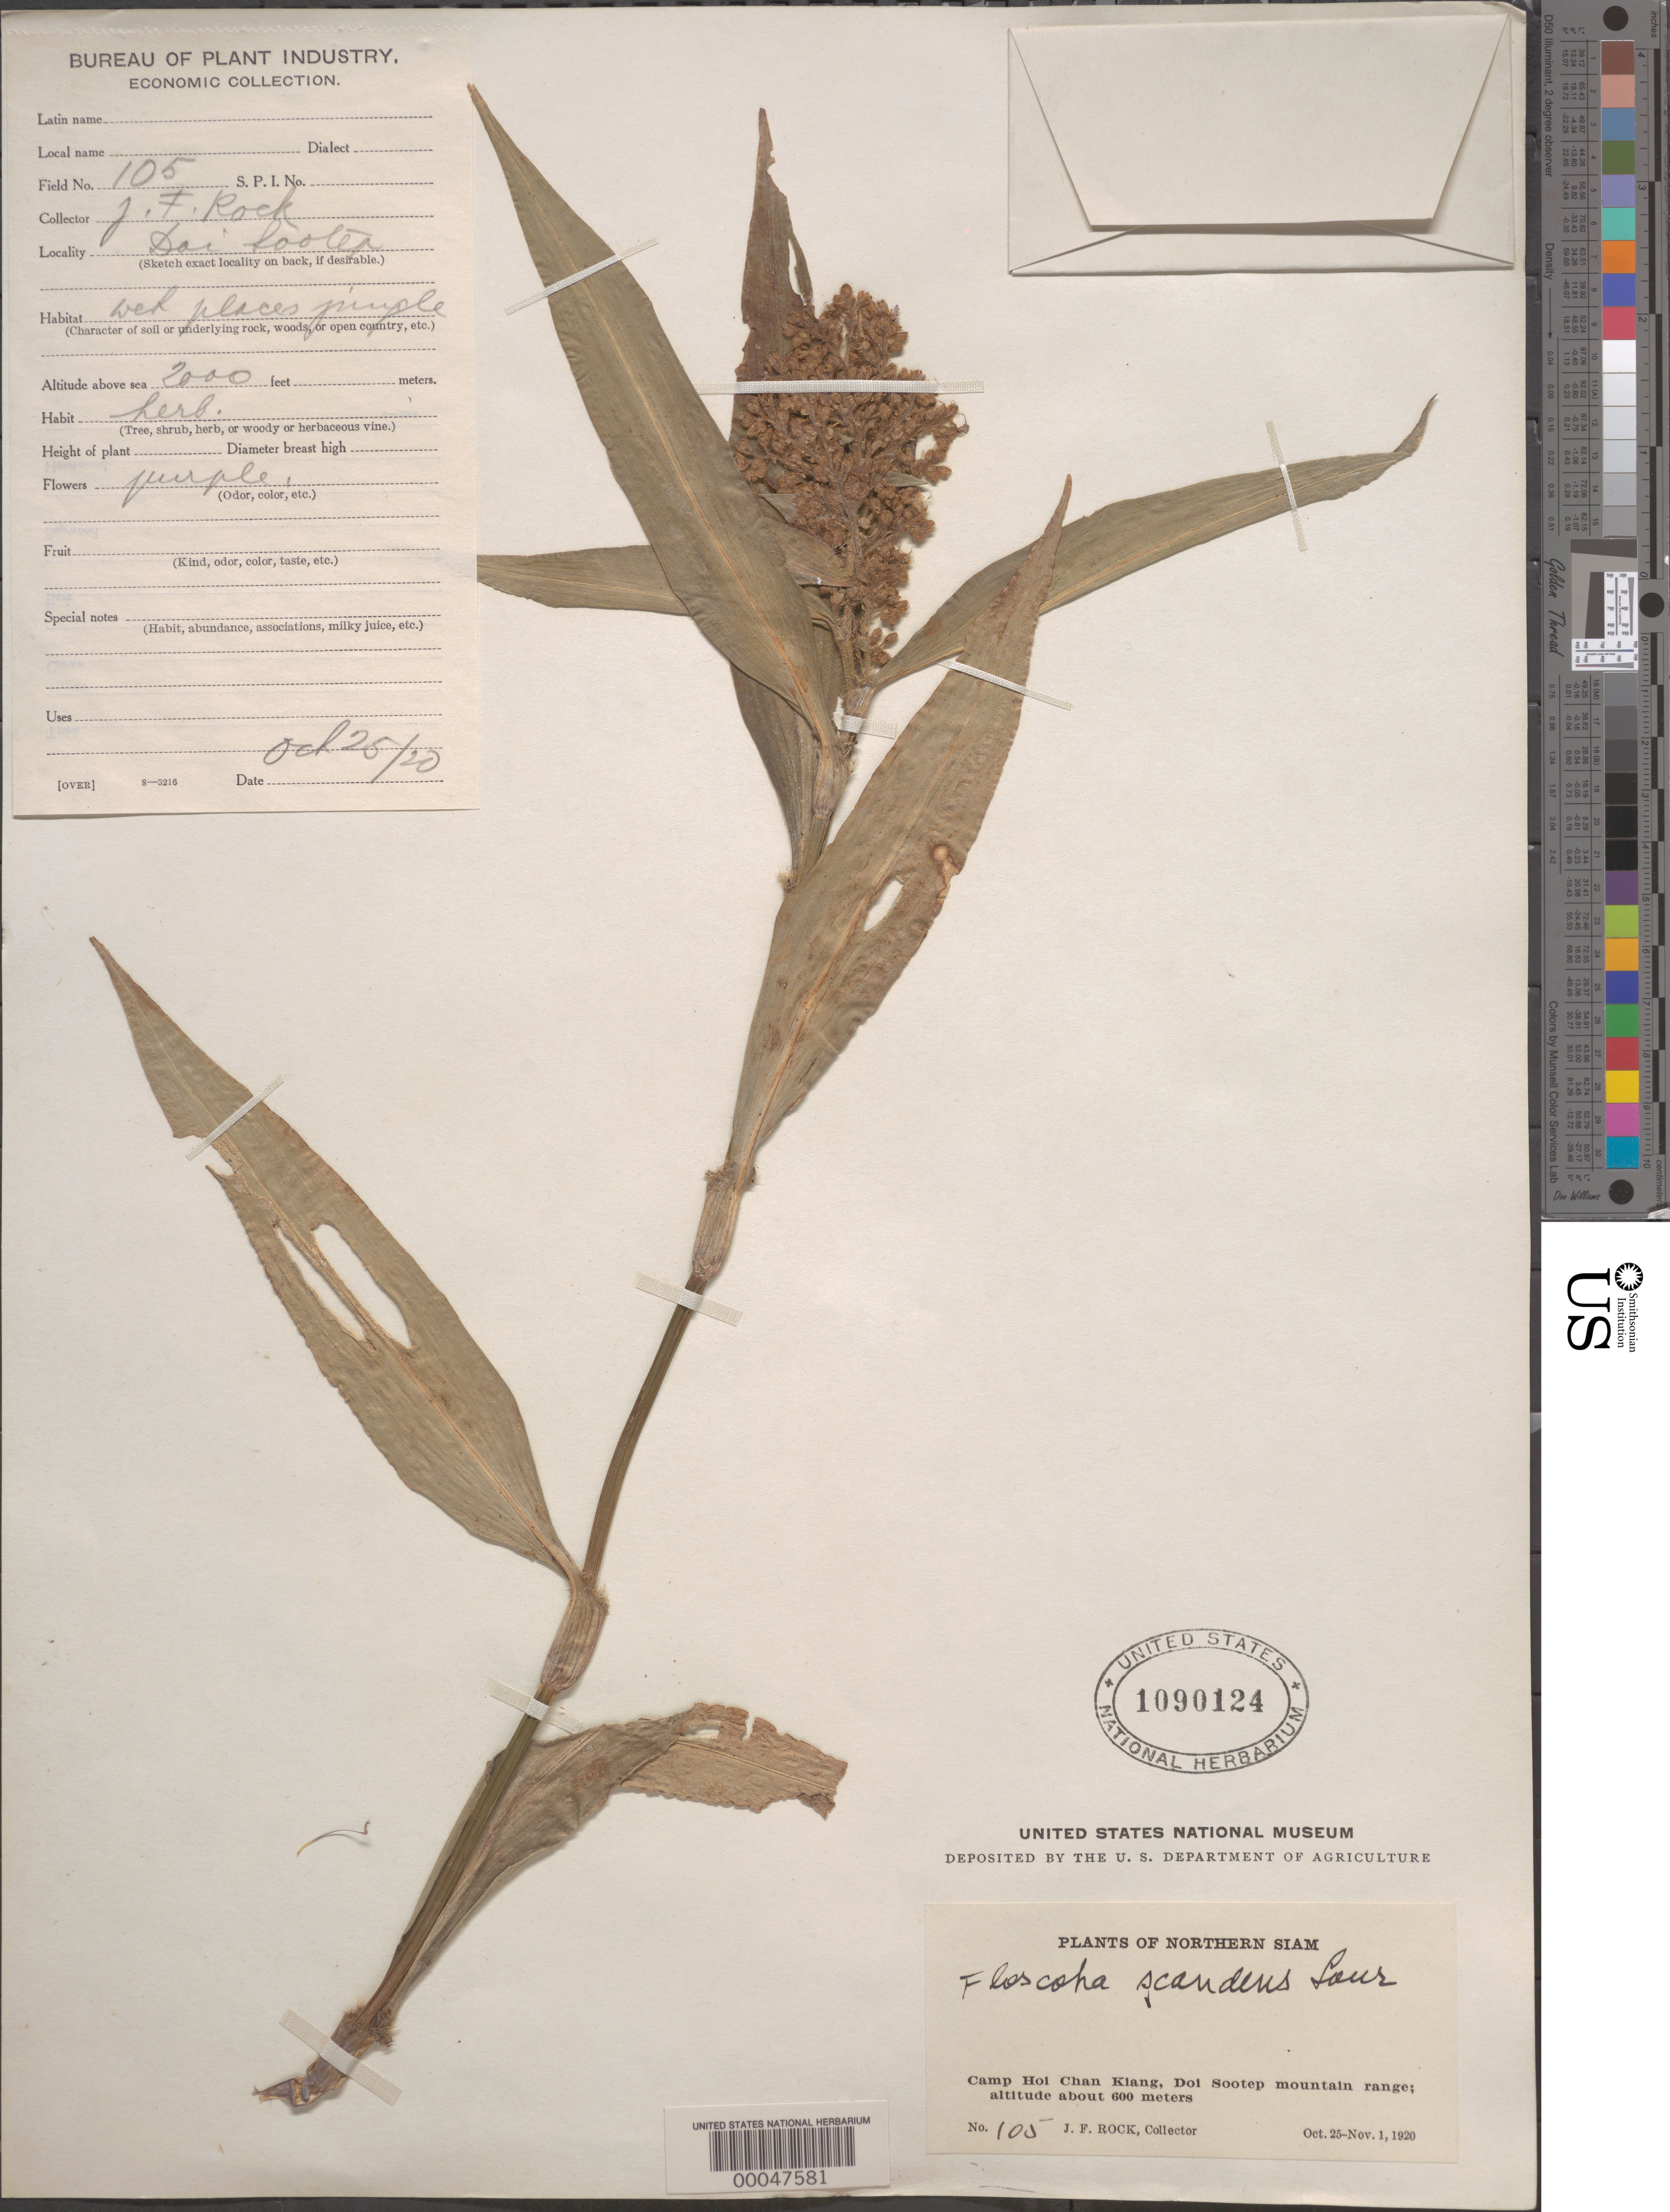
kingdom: Plantae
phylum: Tracheophyta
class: Liliopsida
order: Commelinales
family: Commelinaceae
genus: Floscopa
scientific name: Floscopa scandens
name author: Lour.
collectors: J. F. Rock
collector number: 105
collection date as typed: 25 Oct 1920 to 01 Nov 1920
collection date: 1920-10-25/1920-11-01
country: Thailand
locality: Camp hoi chan kiang, doi sootep mountain range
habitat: Wet places; jungle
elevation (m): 600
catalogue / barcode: US 1090124-2